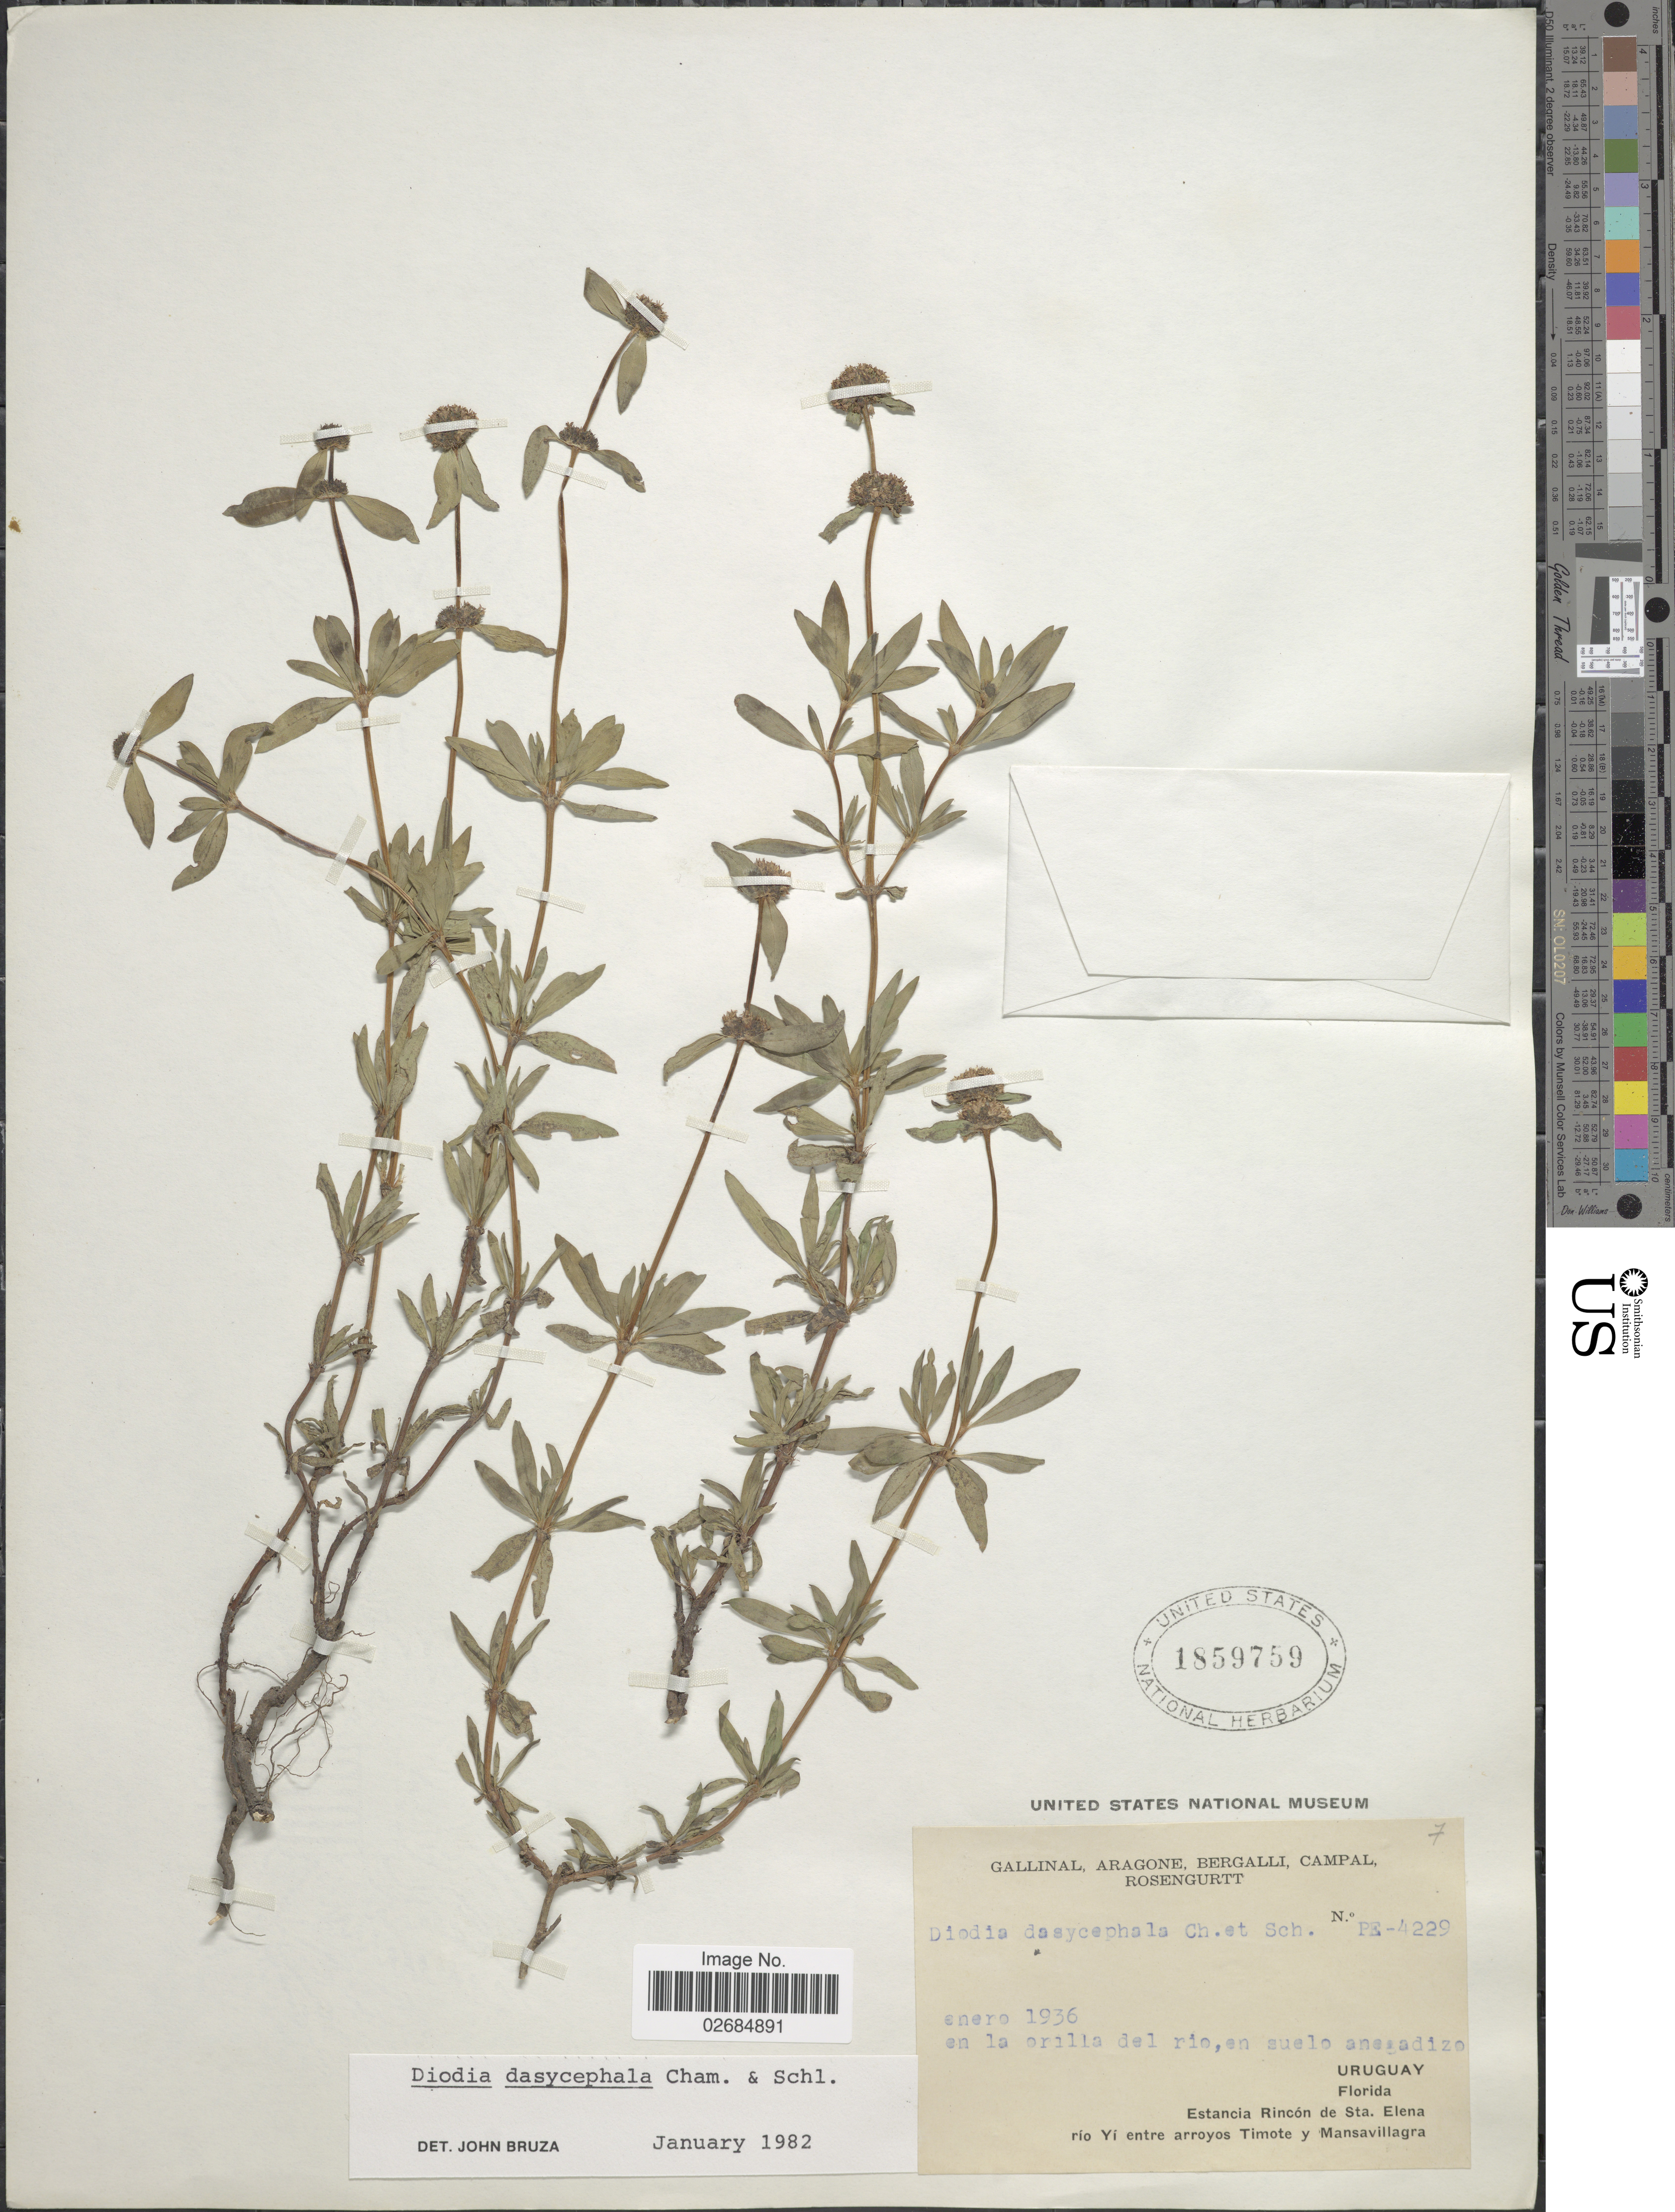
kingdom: Plantae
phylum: Tracheophyta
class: Magnoliopsida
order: Gentianales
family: Rubiaceae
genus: Diodia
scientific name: Diodia dasycephala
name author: Cham. & Schltdl.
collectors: -. Gallinal, -- Aragone, -- Bergalli, -- Campal & Rosengurtt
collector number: PE-4229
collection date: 1936-01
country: Uruguay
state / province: Florida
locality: Estancia Rincón de Sta. Elena río Yí arroyos Timote y Mansavillagra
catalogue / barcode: US 1859759